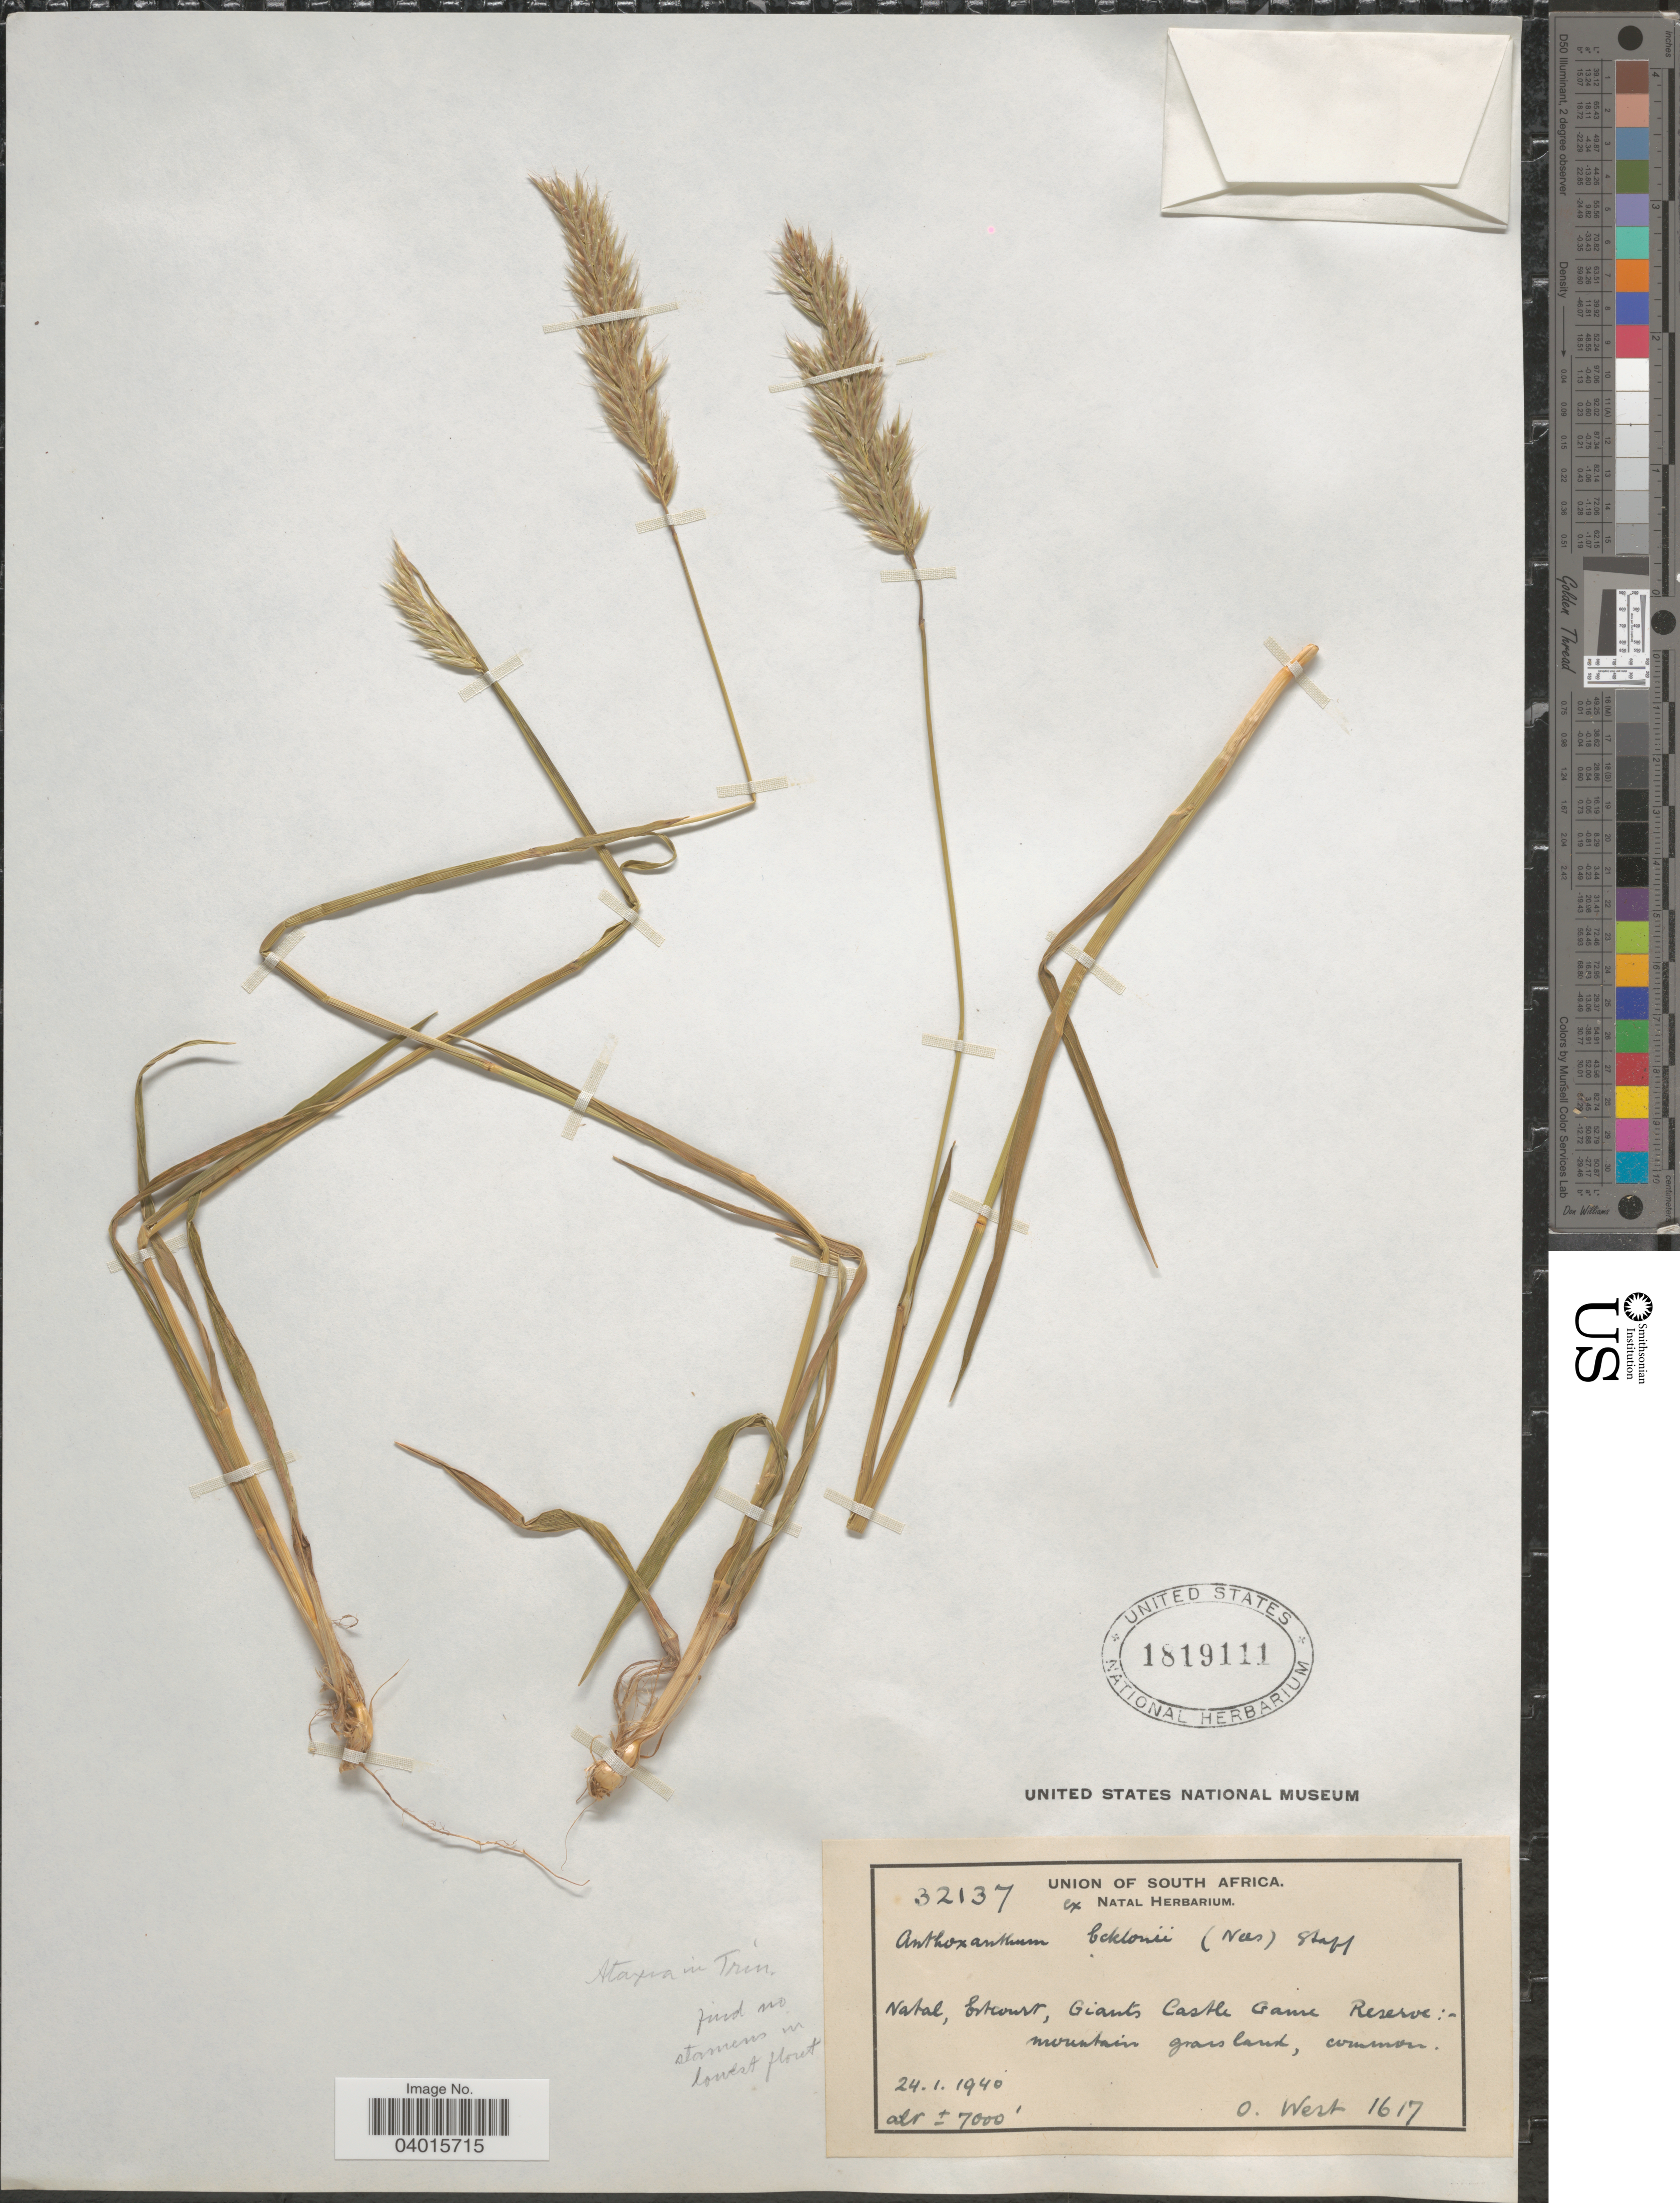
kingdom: Plantae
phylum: Tracheophyta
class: Liliopsida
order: Poales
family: Poaceae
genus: Anthoxanthum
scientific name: Anthoxanthum ecklonii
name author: (Nees) Stapf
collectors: O. West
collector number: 1617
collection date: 1940-01-24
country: South Africa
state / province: KwaZulu-Natal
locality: Union of South Africa. Natal, Estcourt, Giants Castle Game Reserve:- mountain grassland.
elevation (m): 2134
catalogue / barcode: US 1819111